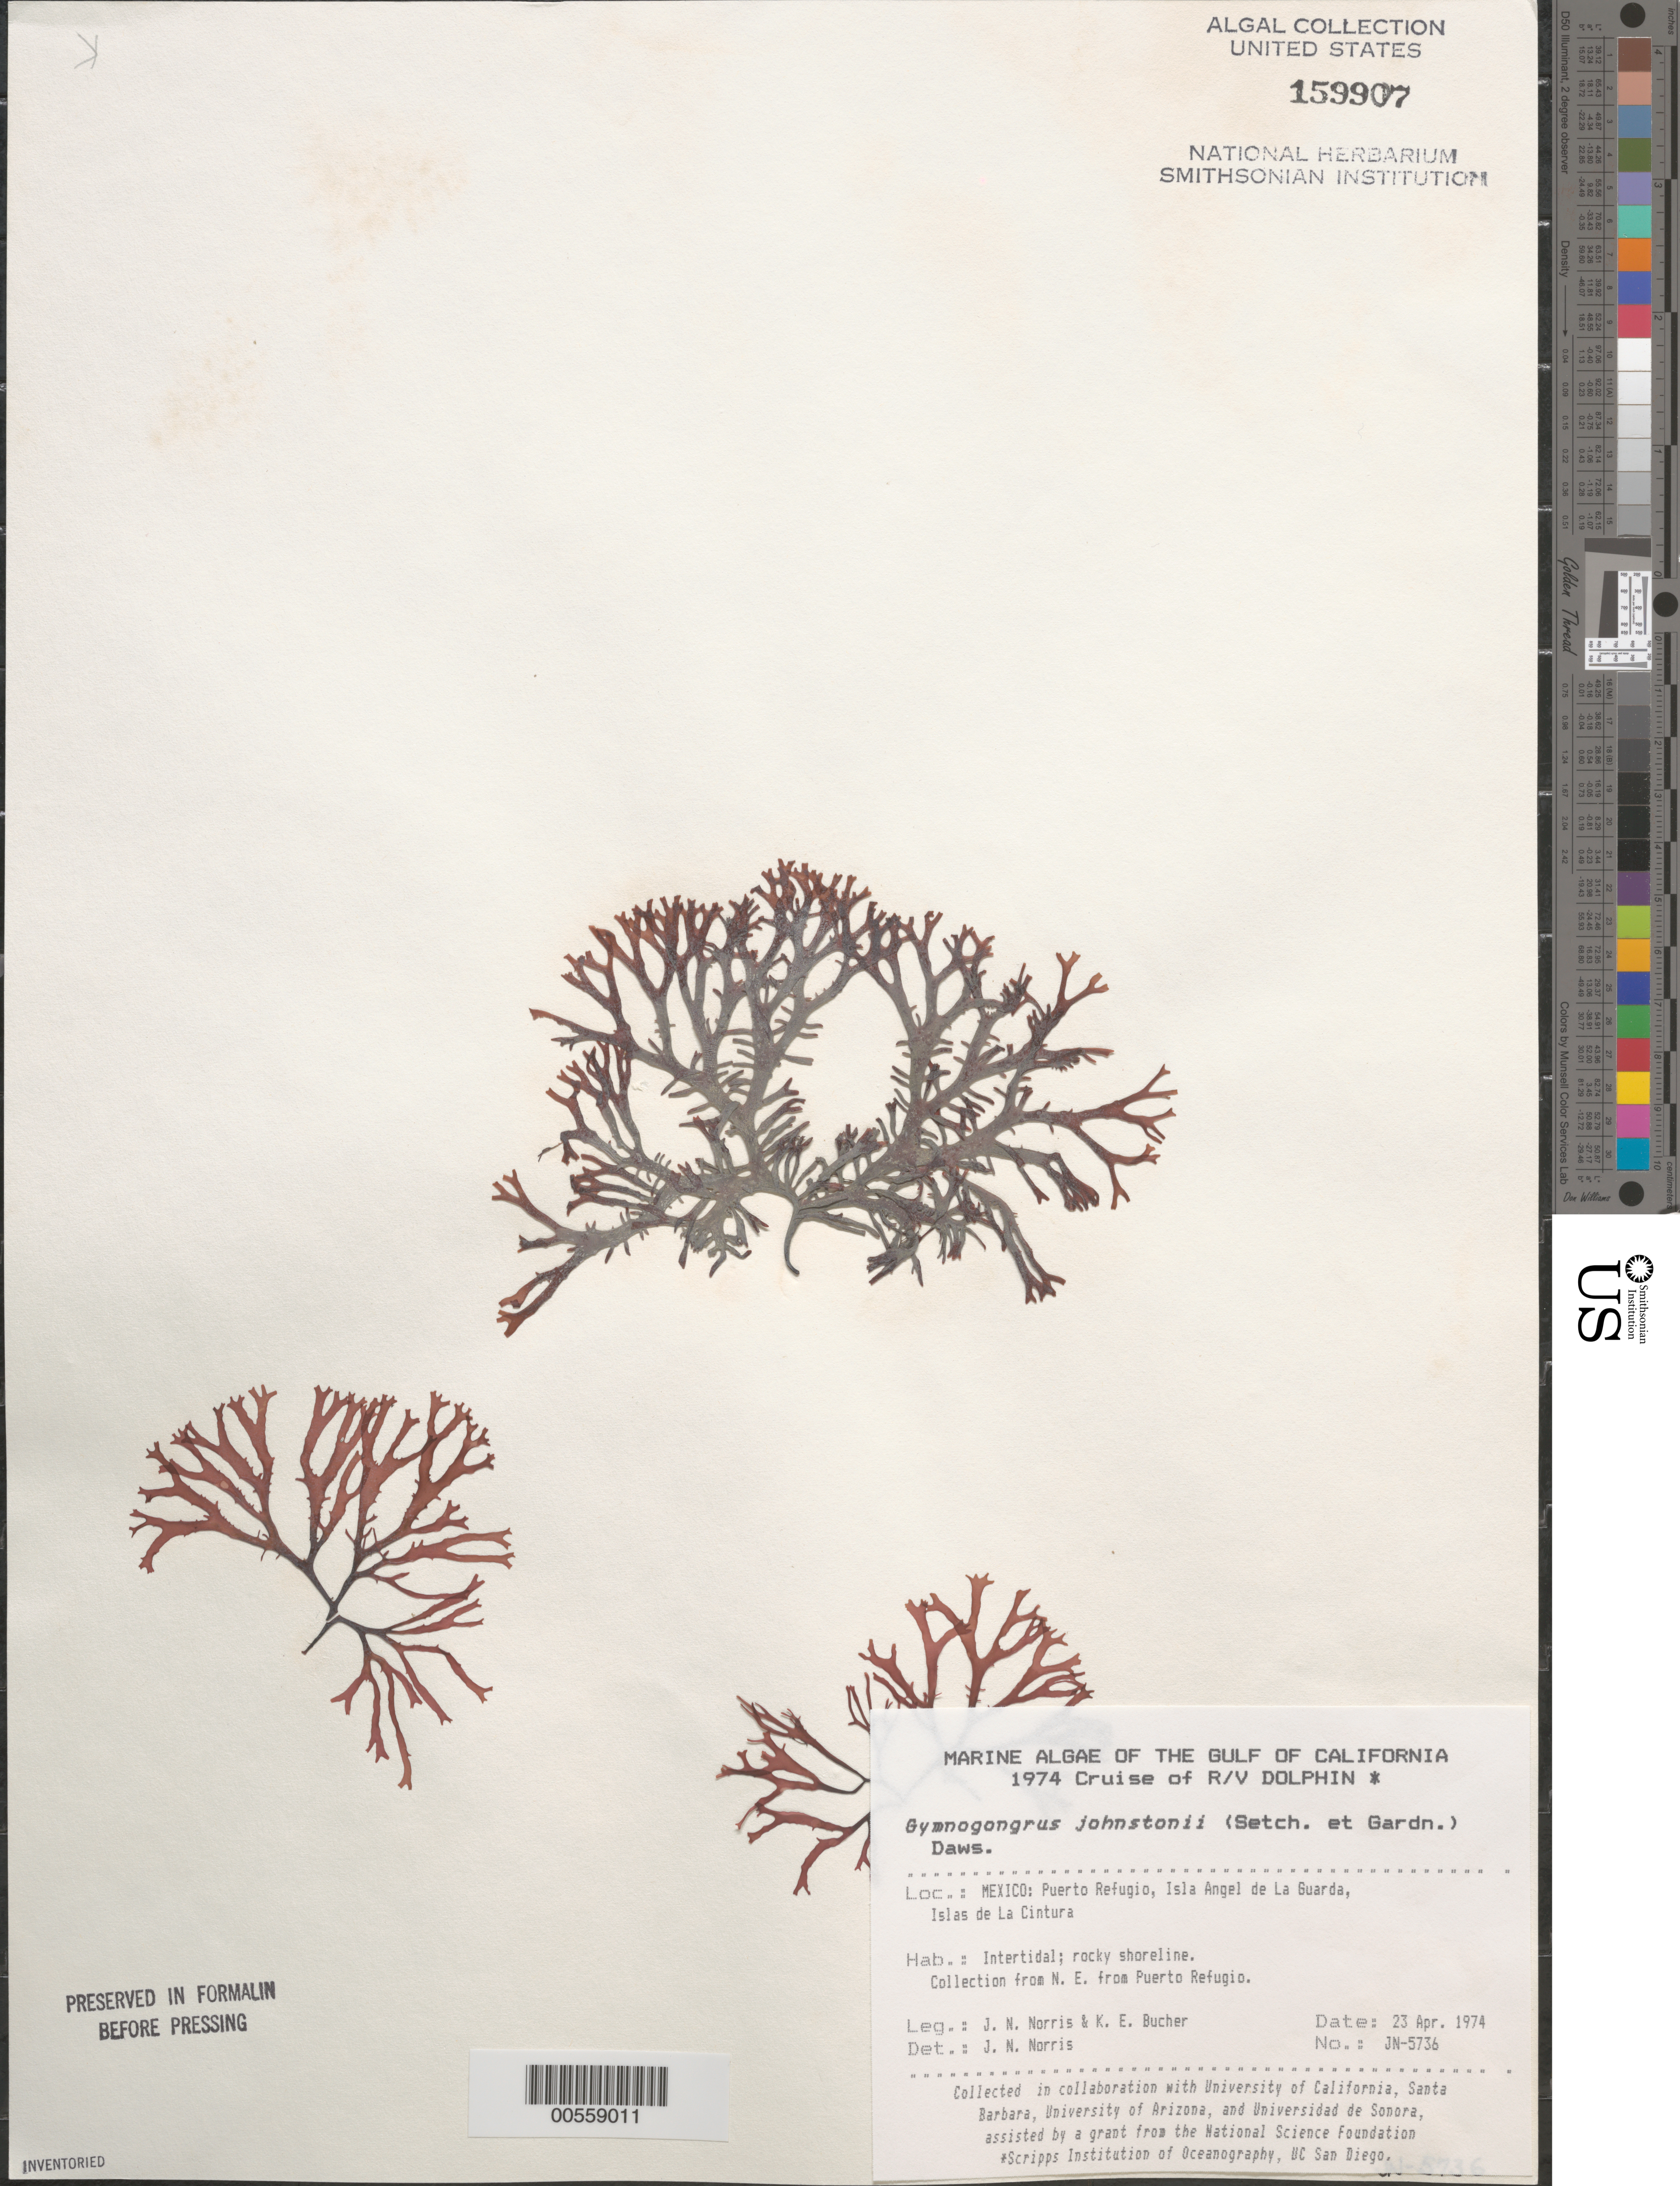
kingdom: Plantae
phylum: Rhodophyta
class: Florideophyceae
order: Gigartinales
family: Phyllophoraceae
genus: Gymnogongrus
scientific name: Gymnogongrus johnstonii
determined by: Norris, James N.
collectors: J. N. Norris & K. E. Bucher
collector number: JN-5736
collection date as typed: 23 Apr 1974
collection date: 1974-04-23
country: Mexico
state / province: Baja California Norte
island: Isla Angel de la Guarda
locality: Puerto Refugio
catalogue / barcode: US 159907